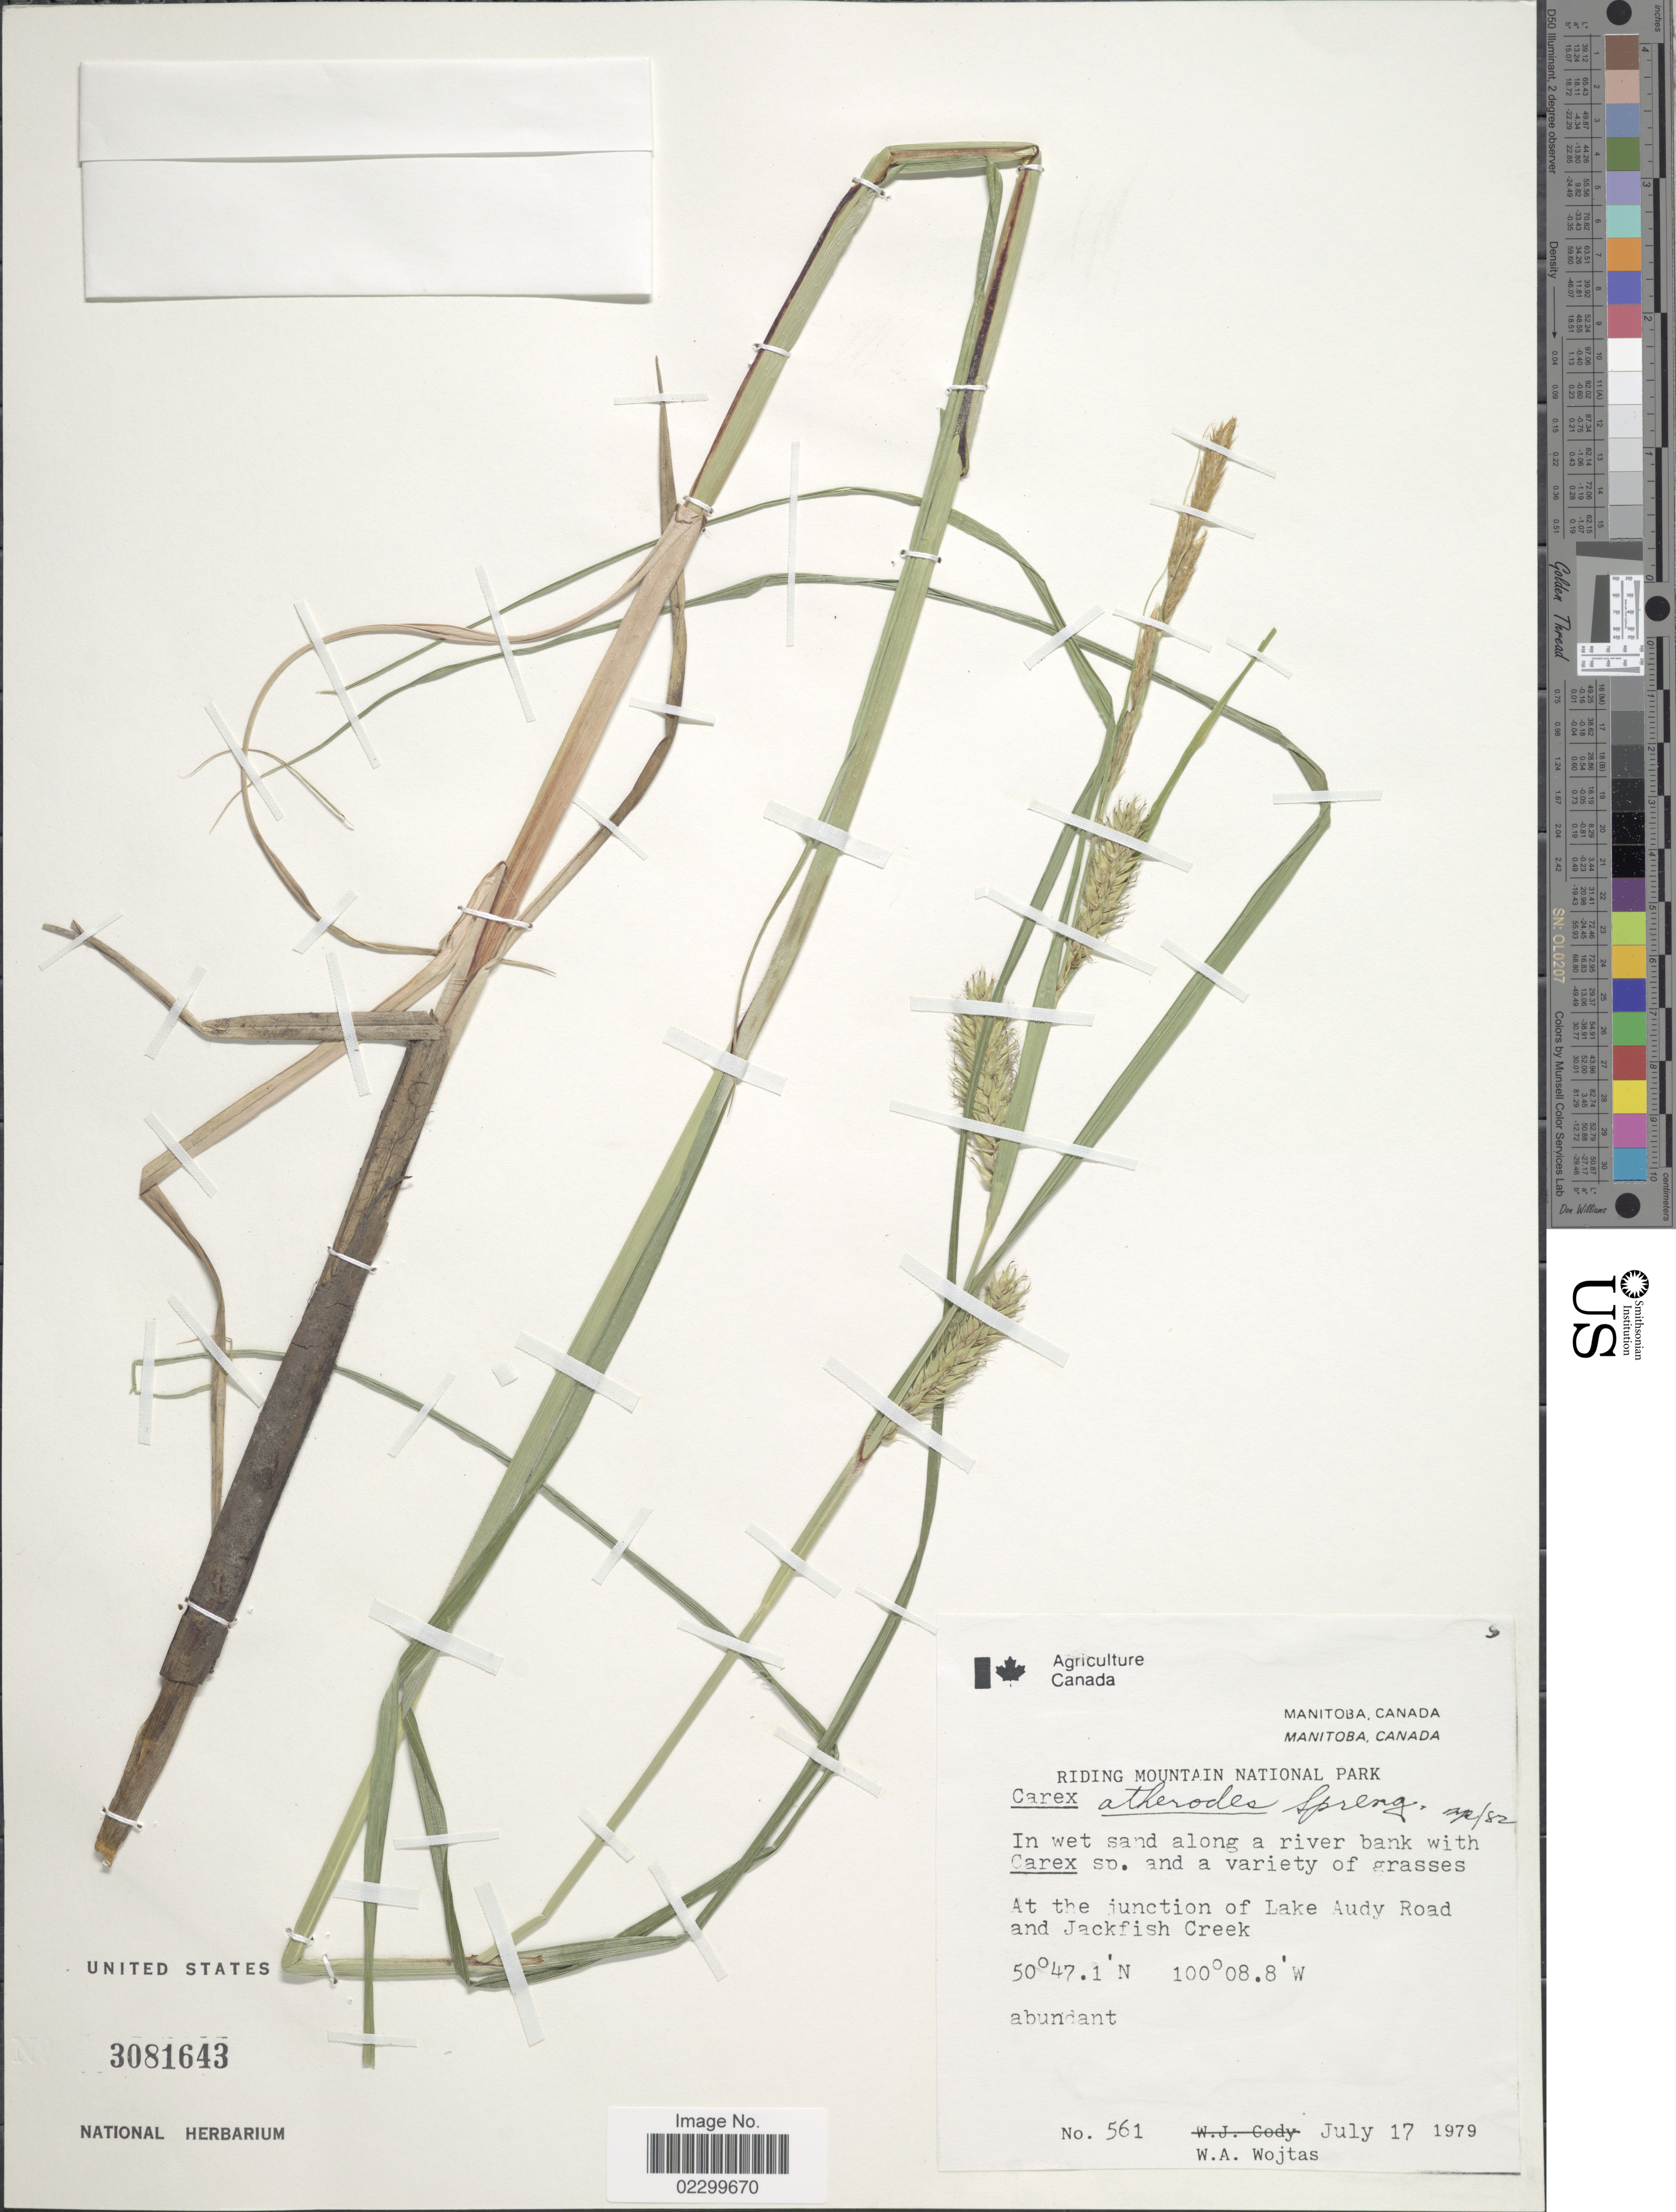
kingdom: Plantae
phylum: Tracheophyta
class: Liliopsida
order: Poales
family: Cyperaceae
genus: Carex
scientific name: Carex atherodes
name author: Spreng.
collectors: W. Wojtas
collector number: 561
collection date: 1979-07-17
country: Canada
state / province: Manitoba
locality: Riding Mountain National Park, in wet sand along a river bank, at the junction of Lake Audy Road and Jackfish Creek.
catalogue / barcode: US 3081643